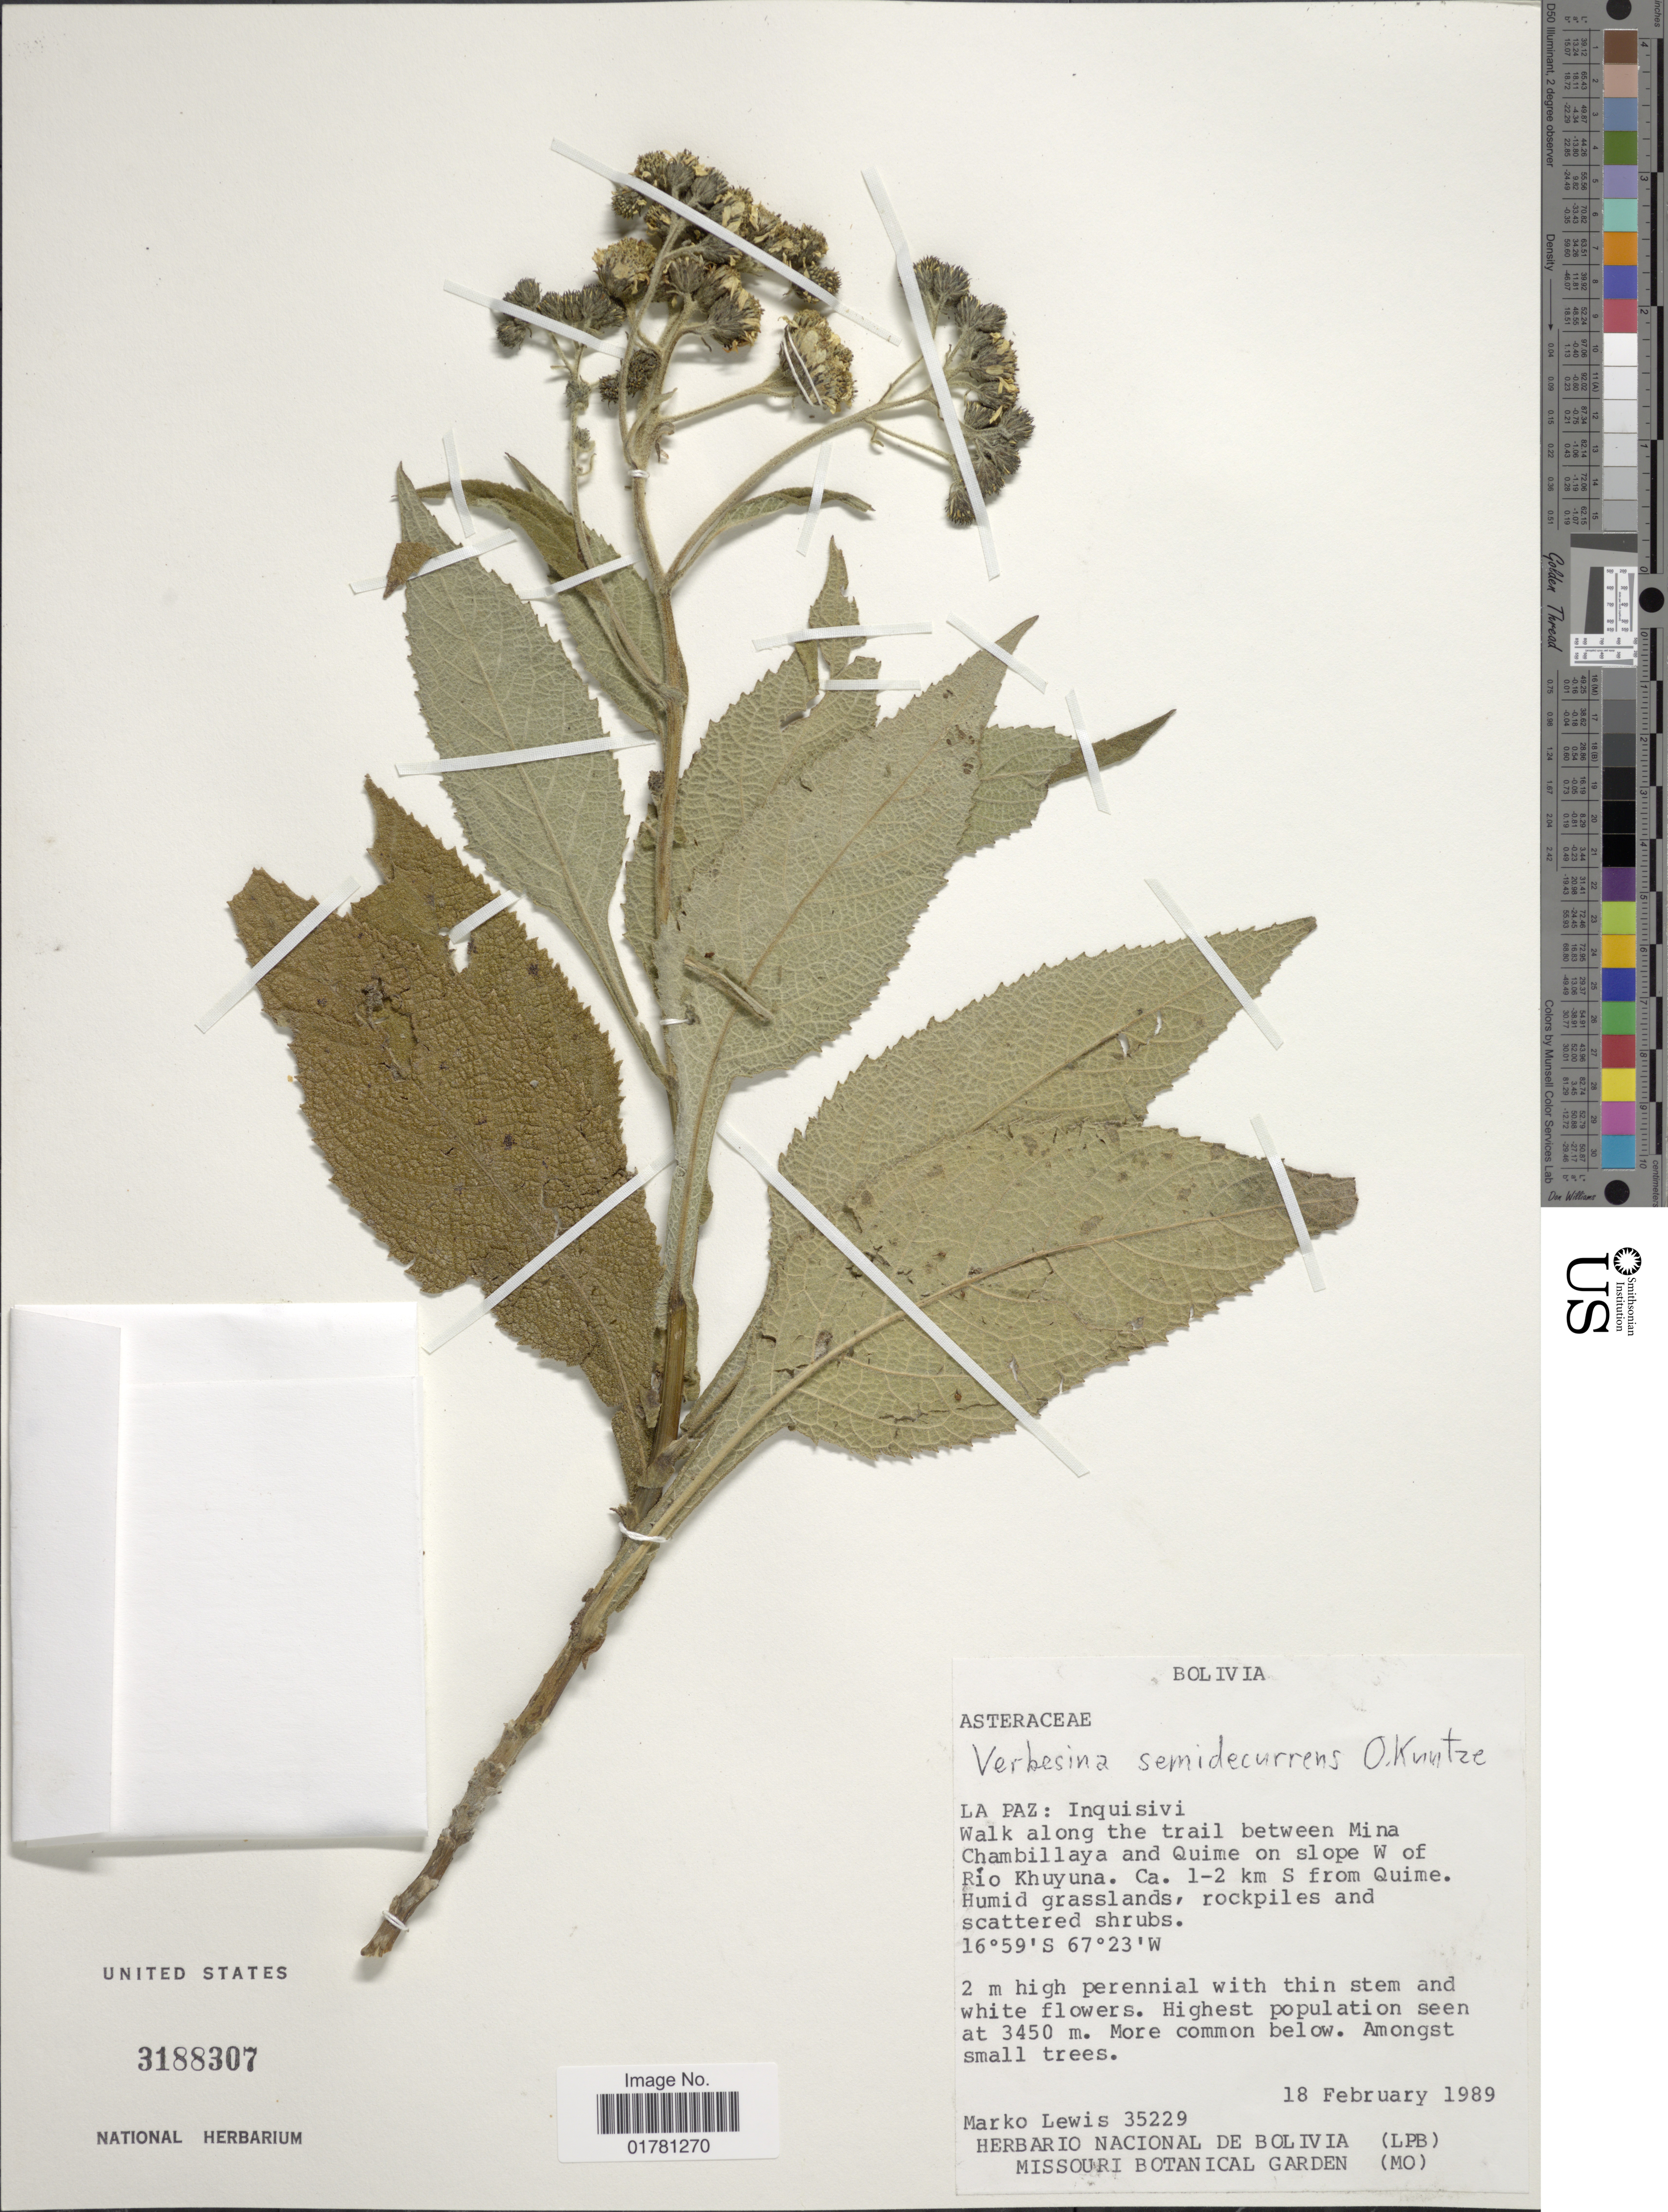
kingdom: Plantae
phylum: Tracheophyta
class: Magnoliopsida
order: Asterales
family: Asteraceae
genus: Verbesina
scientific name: Verbesina semidecurrens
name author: Kuntze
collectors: M. A. Lewis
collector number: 35229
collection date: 1989-02-18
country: Bolivia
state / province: La Paz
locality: Inquisivi, Walk along the trail between Mina Chambillaya and Quime in slope W of Río Khuyuna. Ca 1-2 km S from Quime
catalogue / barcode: US 3188307